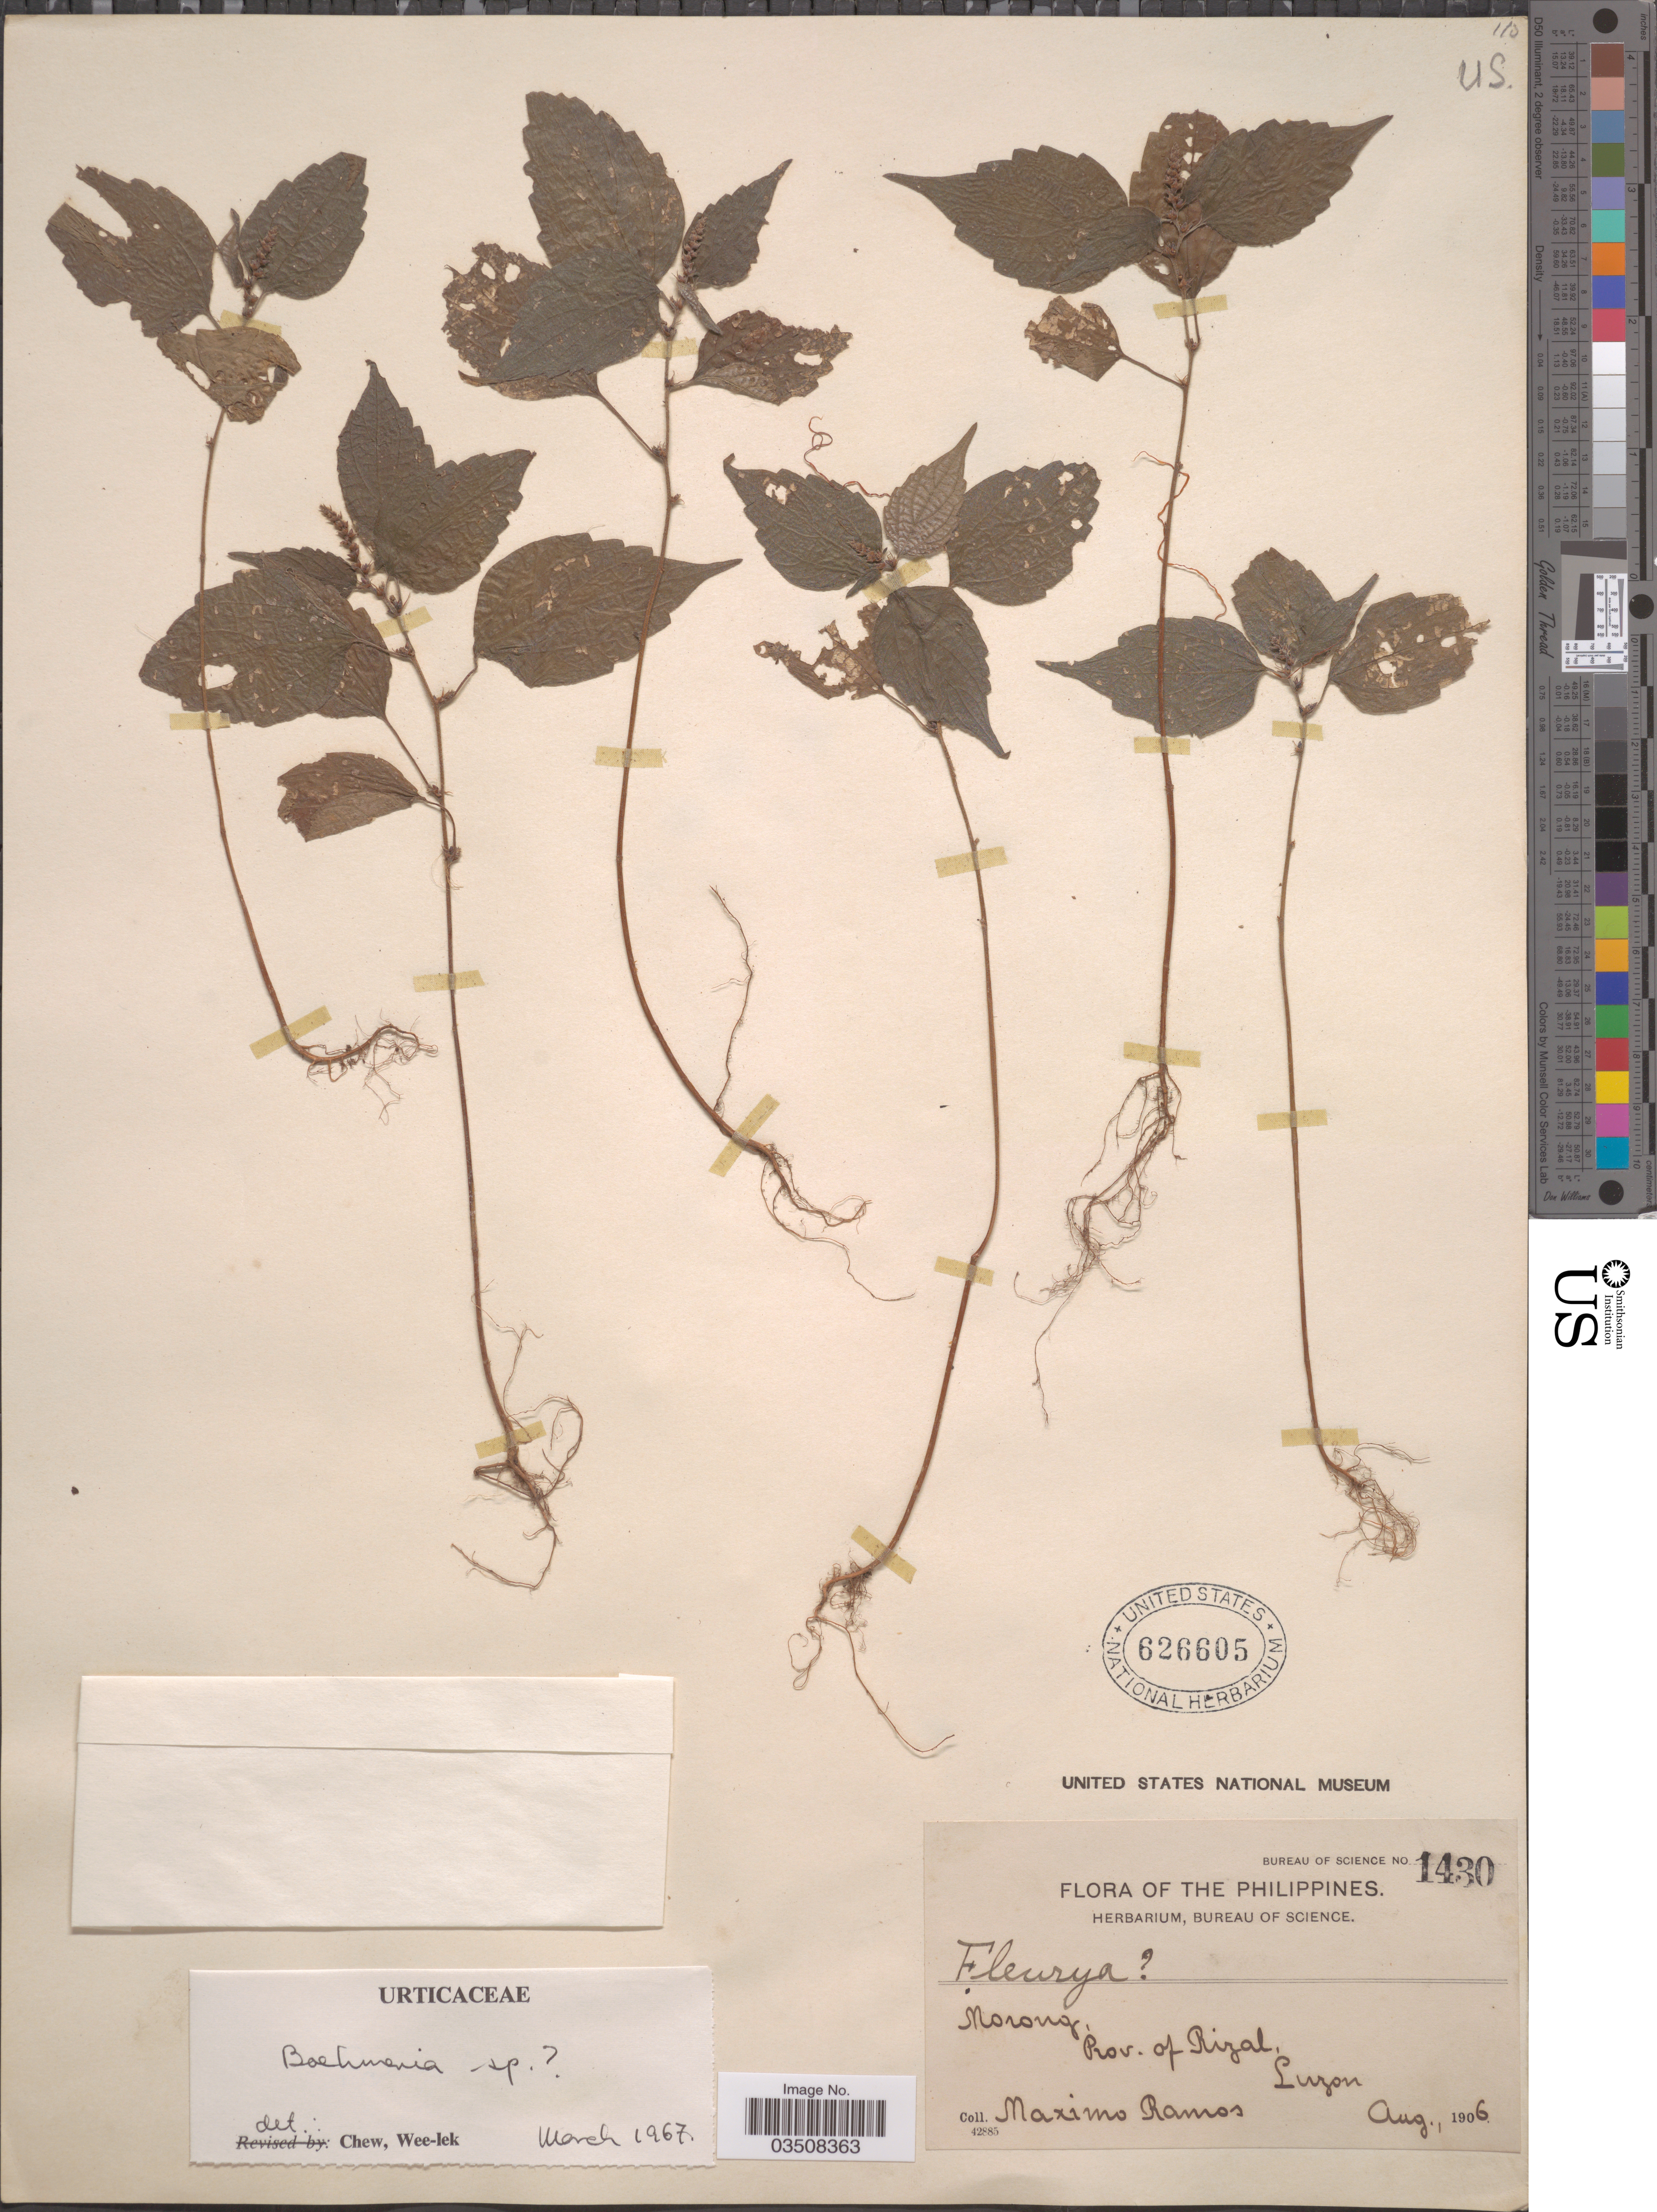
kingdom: Plantae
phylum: Tracheophyta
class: Magnoliopsida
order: Rosales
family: Urticaceae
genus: Boehmeria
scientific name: Boehmeria sp.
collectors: M. Ramos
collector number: Bureau of Science 1430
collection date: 1906-08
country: Philippines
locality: Morong, Prov. of Rizal, Luzon.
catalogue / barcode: US 626605